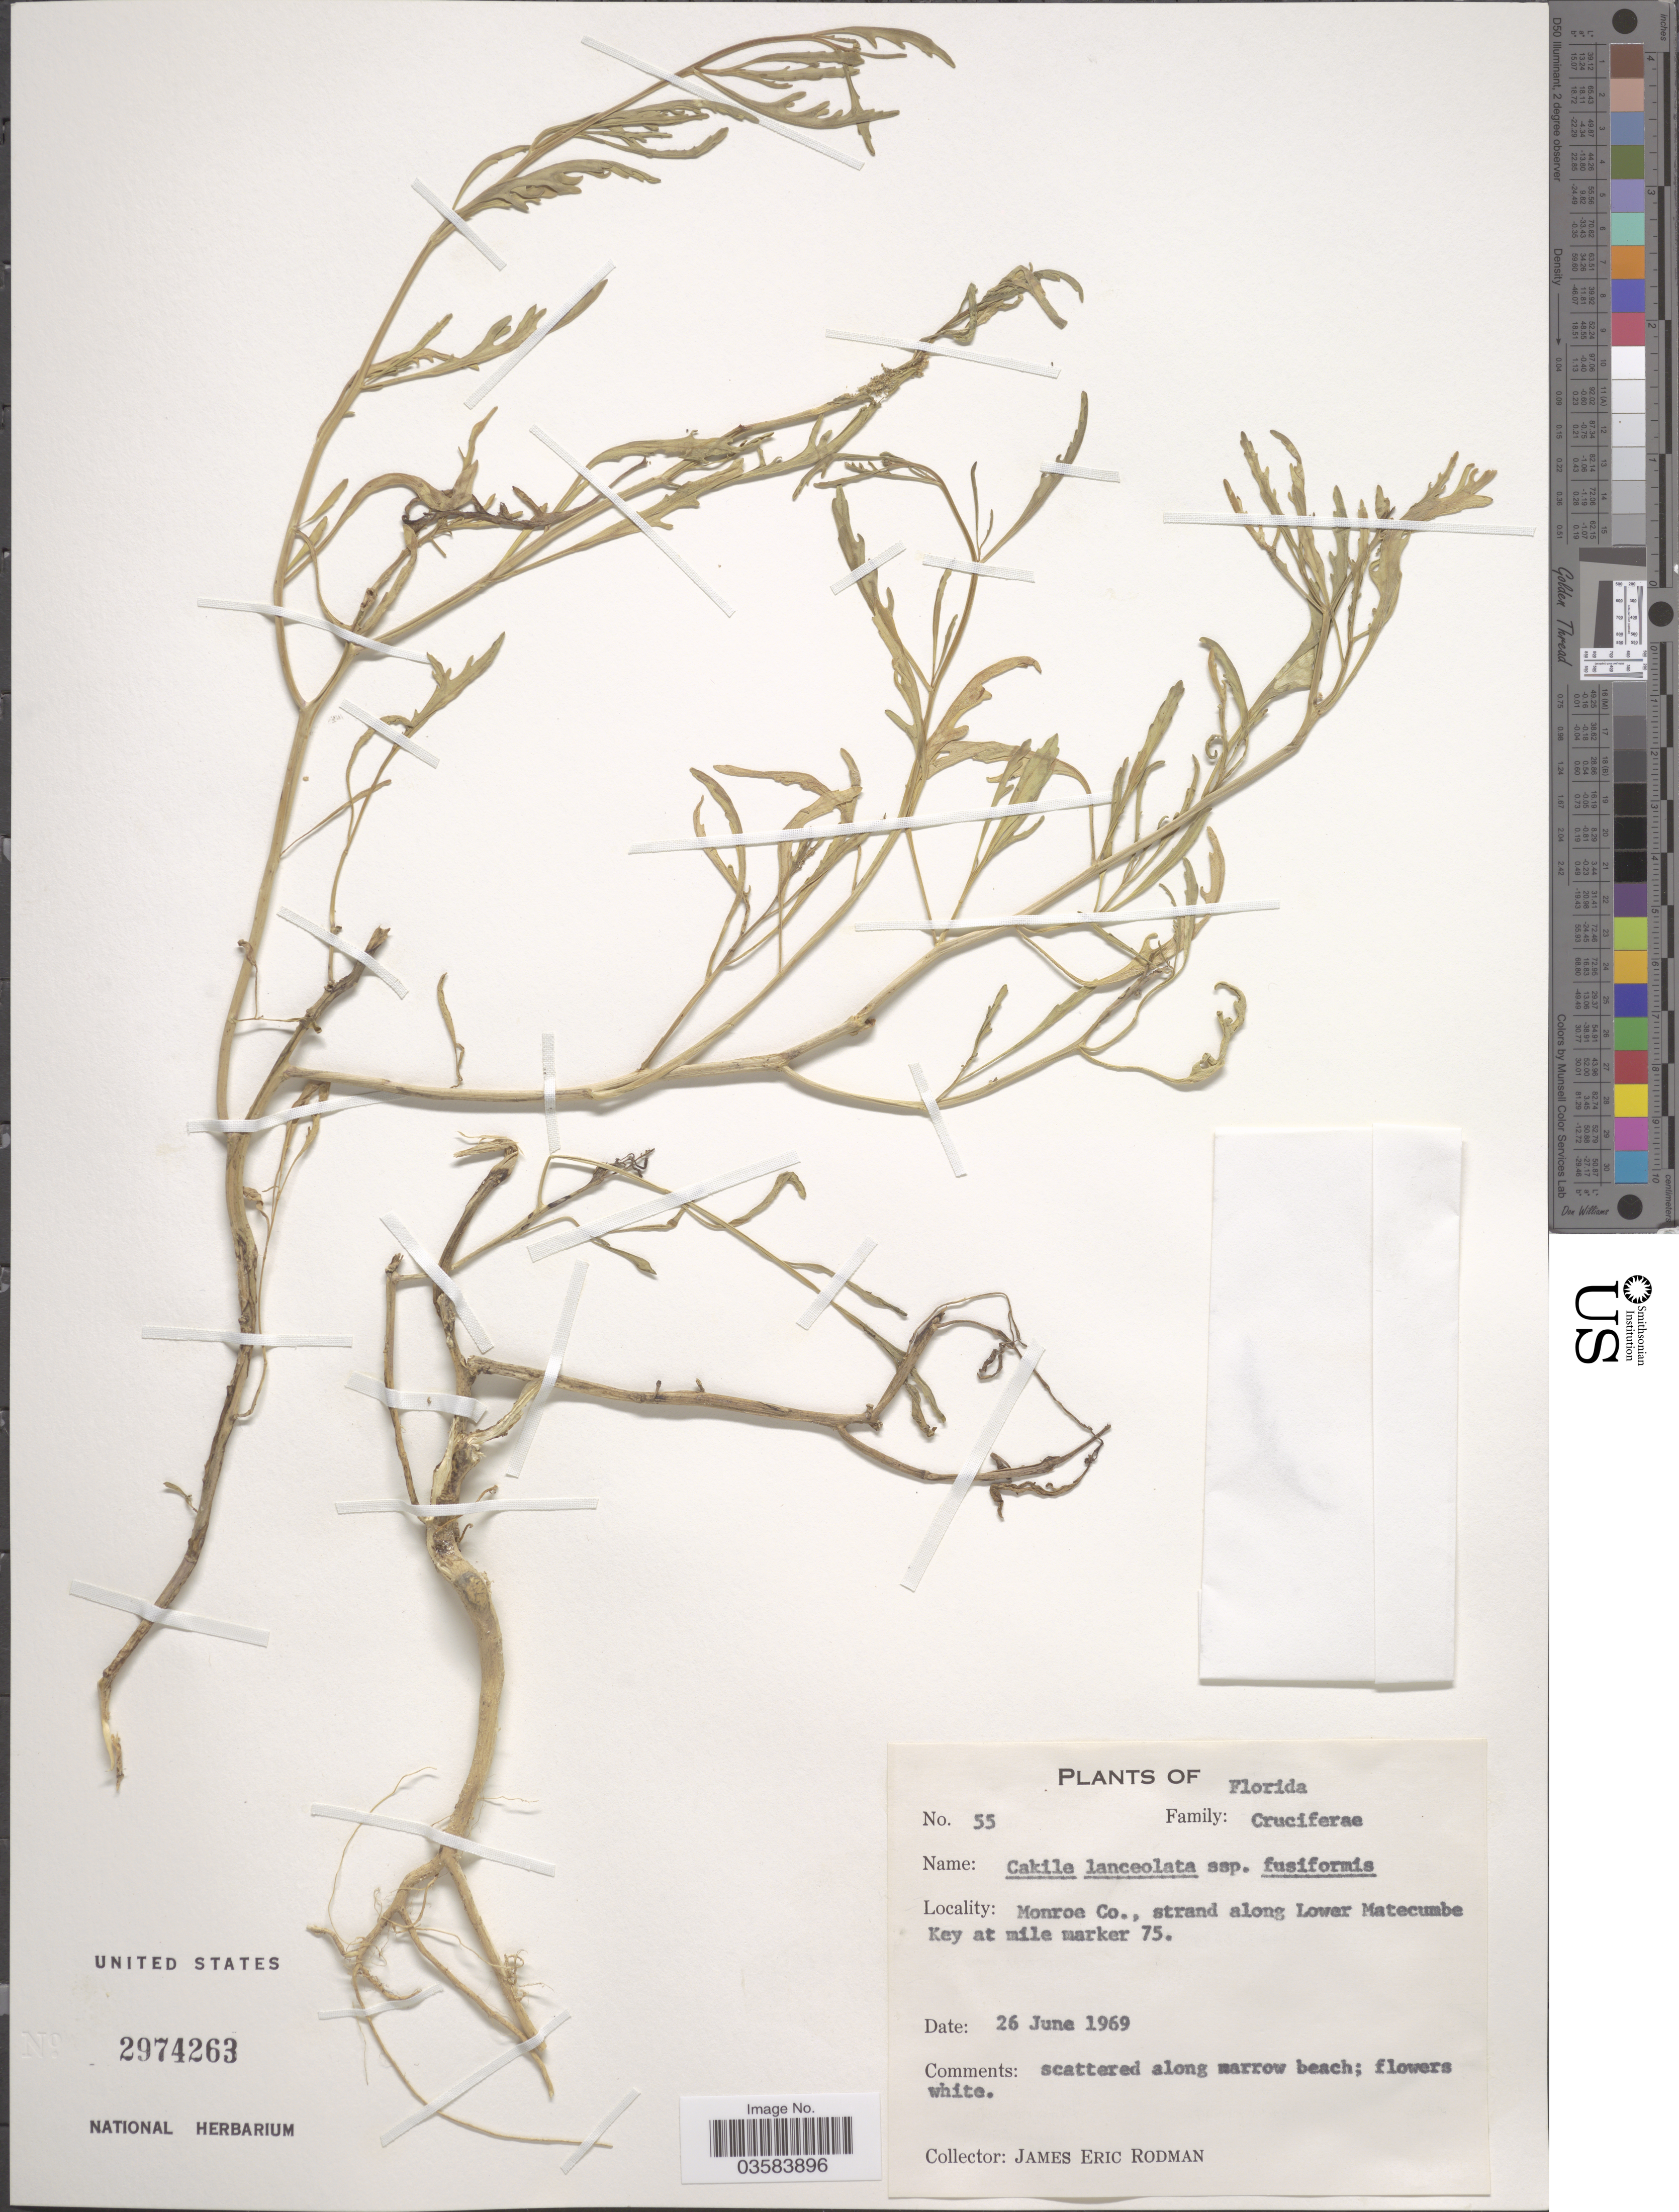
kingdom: Plantae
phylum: Tracheophyta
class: Magnoliopsida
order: Brassicales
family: Brassicaceae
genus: Cakile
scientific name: Cakile lanceolata subsp. fusiformis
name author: (Greene) Rodman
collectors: J. Rodman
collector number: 55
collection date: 1969-06-26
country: United States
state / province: Florida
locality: Monroe Co., strand along Lower Matecumbe Key at mile marker 75.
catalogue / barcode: US 2974263